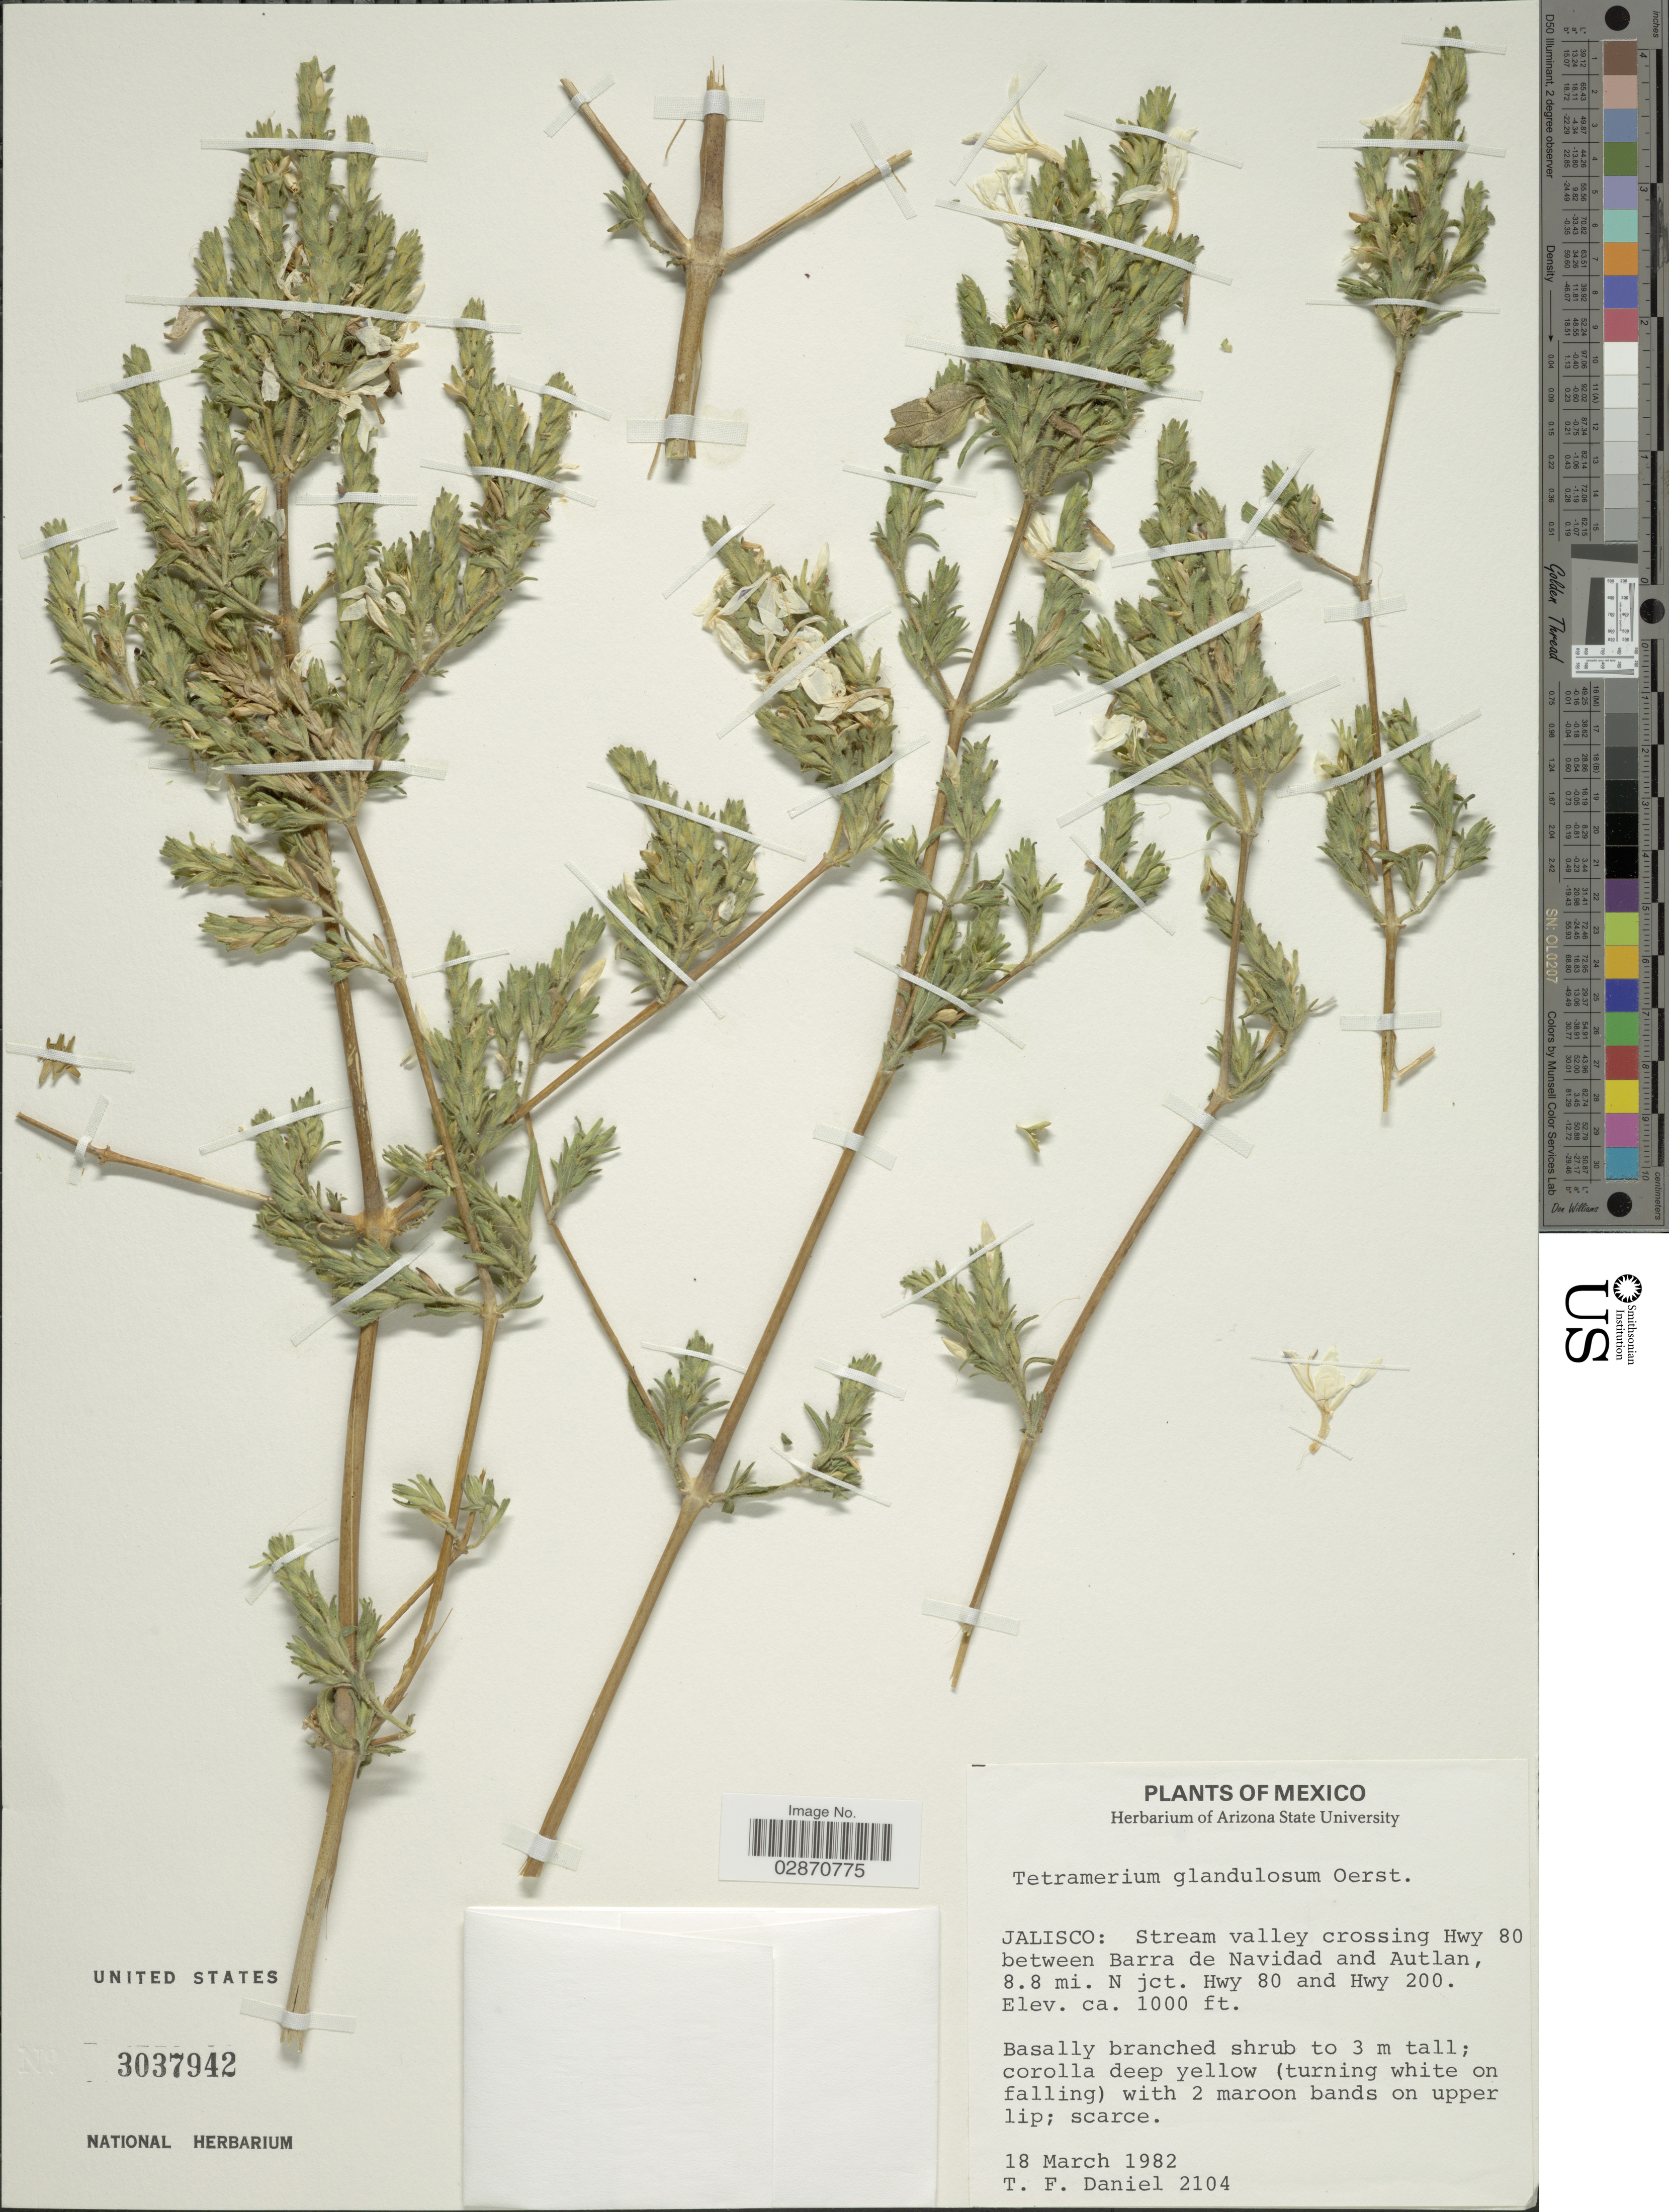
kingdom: Plantae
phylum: Tracheophyta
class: Magnoliopsida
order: Lamiales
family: Acanthaceae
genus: Tetramerium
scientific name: Tetramerium glandulosum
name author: Oerst.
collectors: T. F. Daniel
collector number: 2104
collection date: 1982-03-18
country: Mexico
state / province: Jalisco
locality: Stream valley crossing Hwy 80 between Barra de Navidad and Autlan, 8.8 mi. N jct. Hwy 80 and Hwy 200.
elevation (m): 305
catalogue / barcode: US 3037942